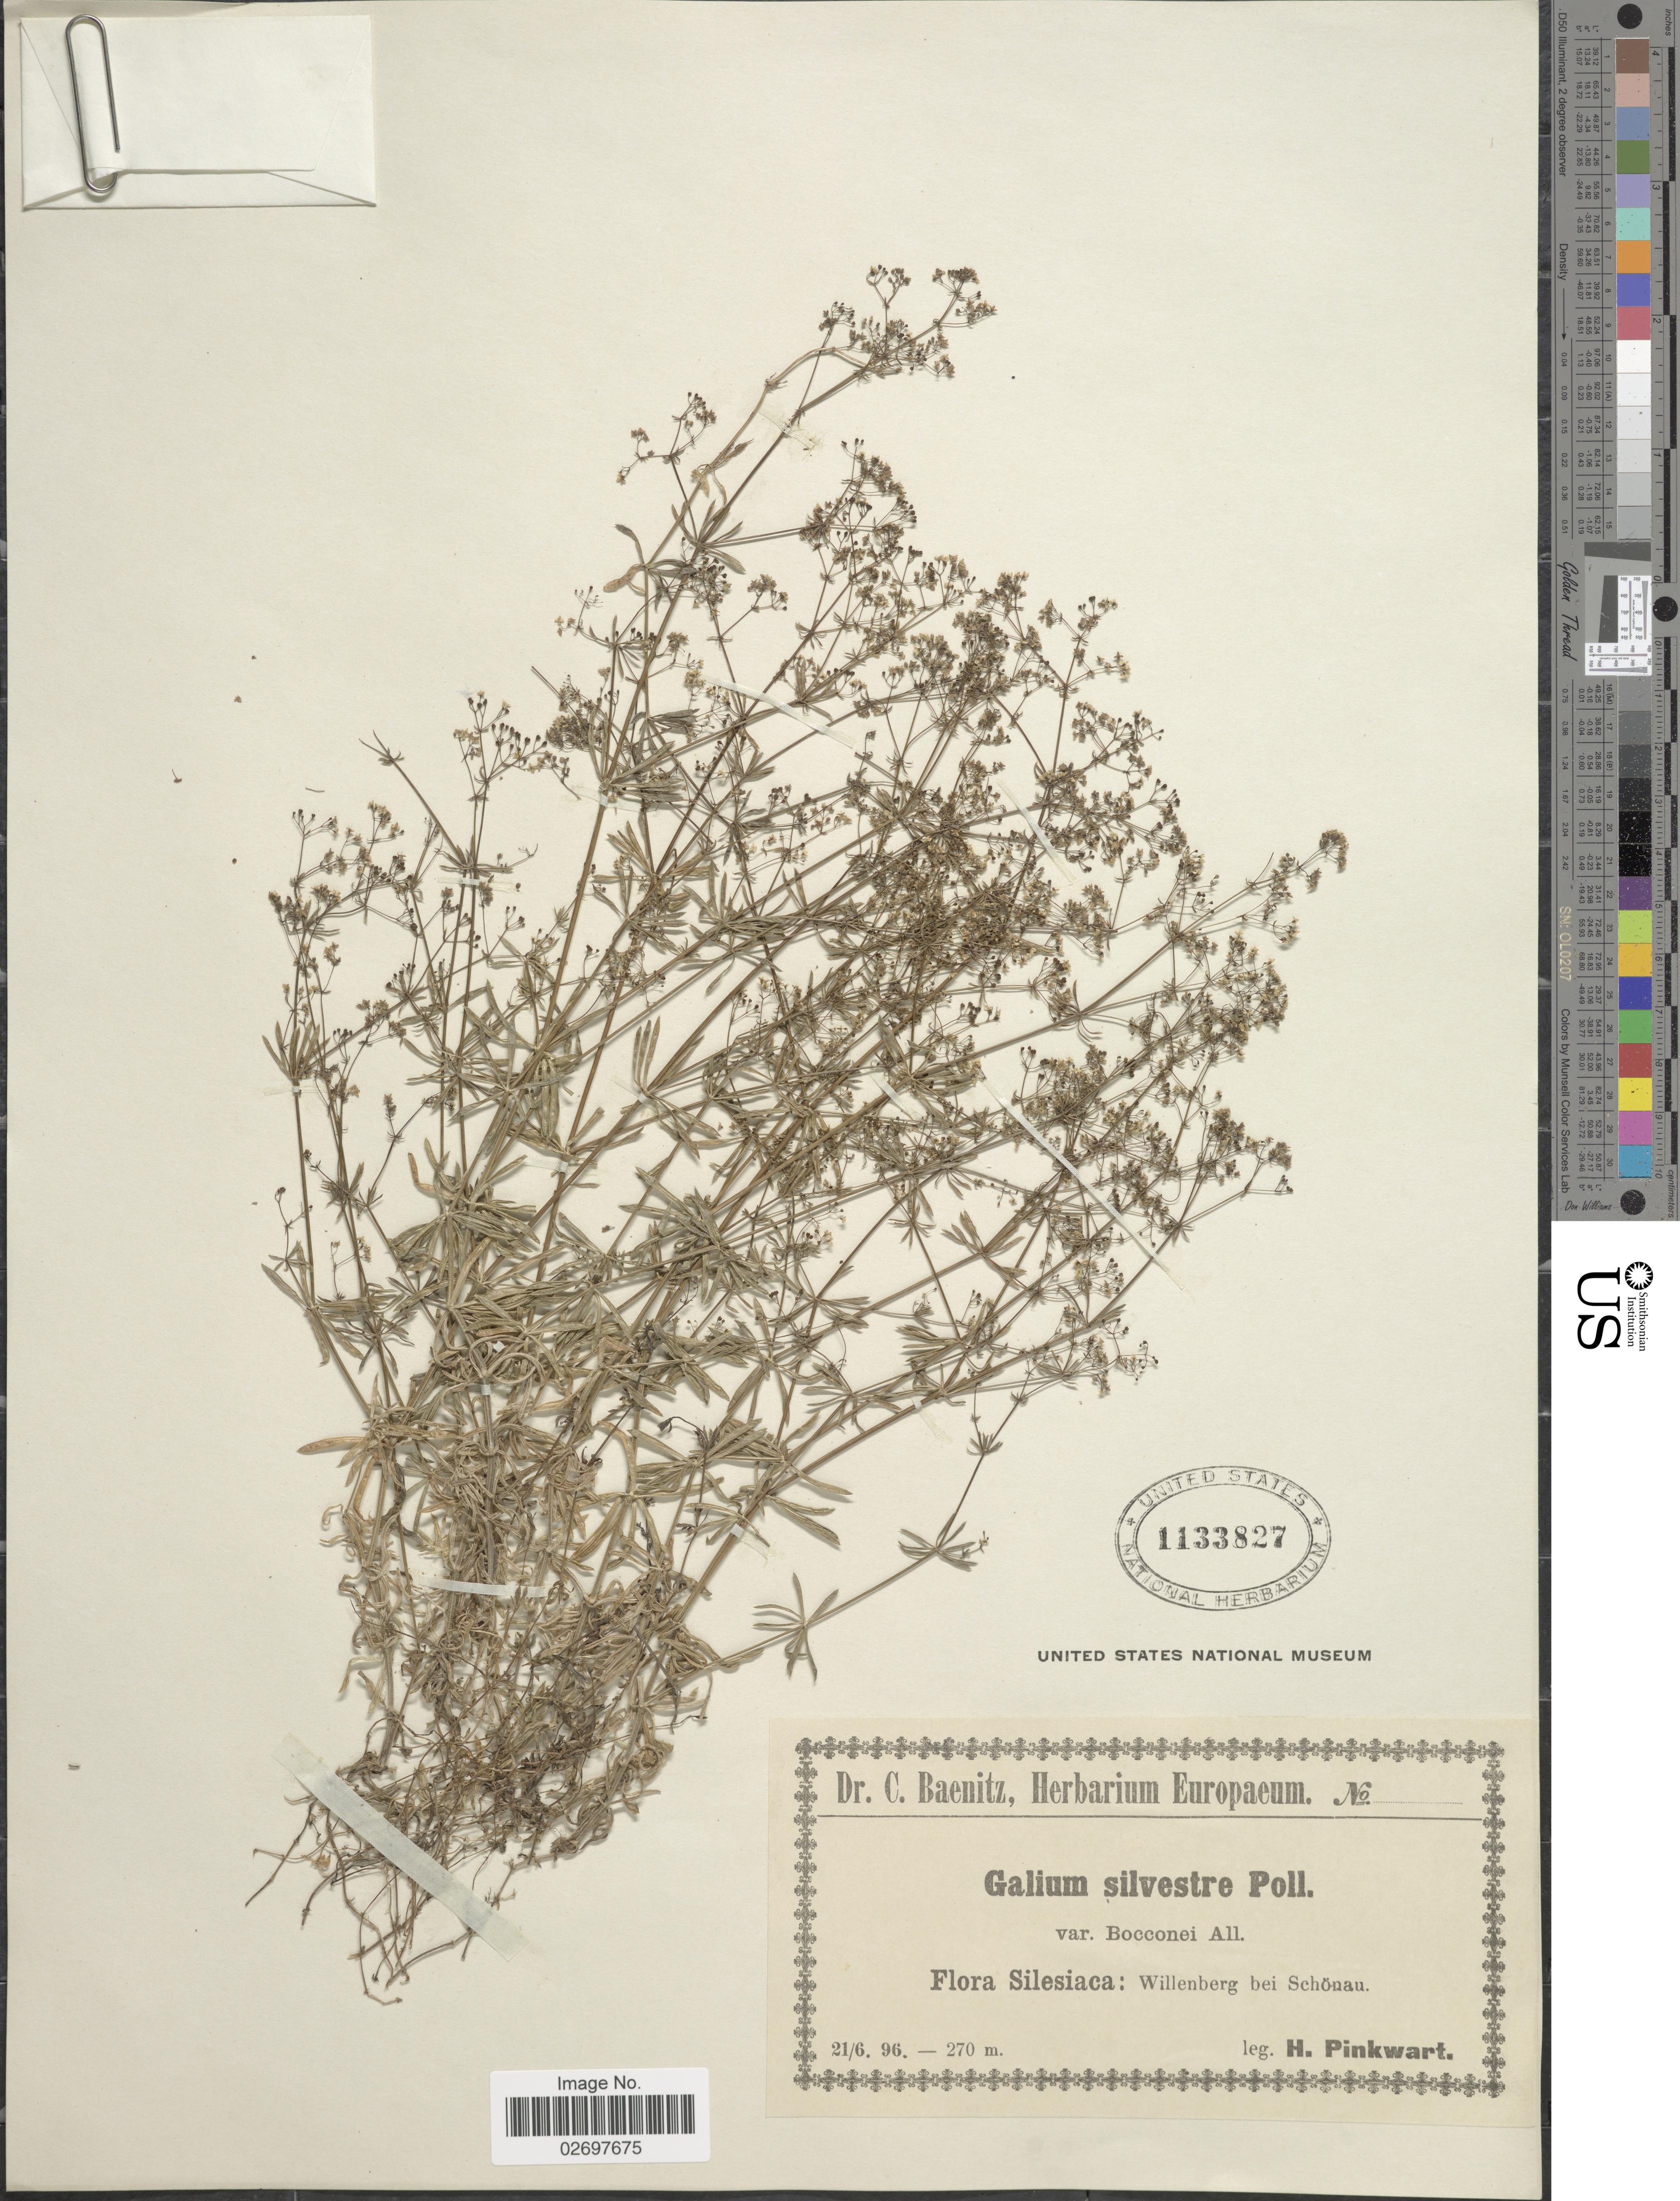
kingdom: Plantae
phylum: Tracheophyta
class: Magnoliopsida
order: Gentianales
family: Rubiaceae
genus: Galium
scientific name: Galium sylvestre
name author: Scop.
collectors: H. Pinkwart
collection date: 1896-06-21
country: Germany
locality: Silesiaca: Willenberg bei Schonau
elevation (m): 270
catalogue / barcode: US 1133827